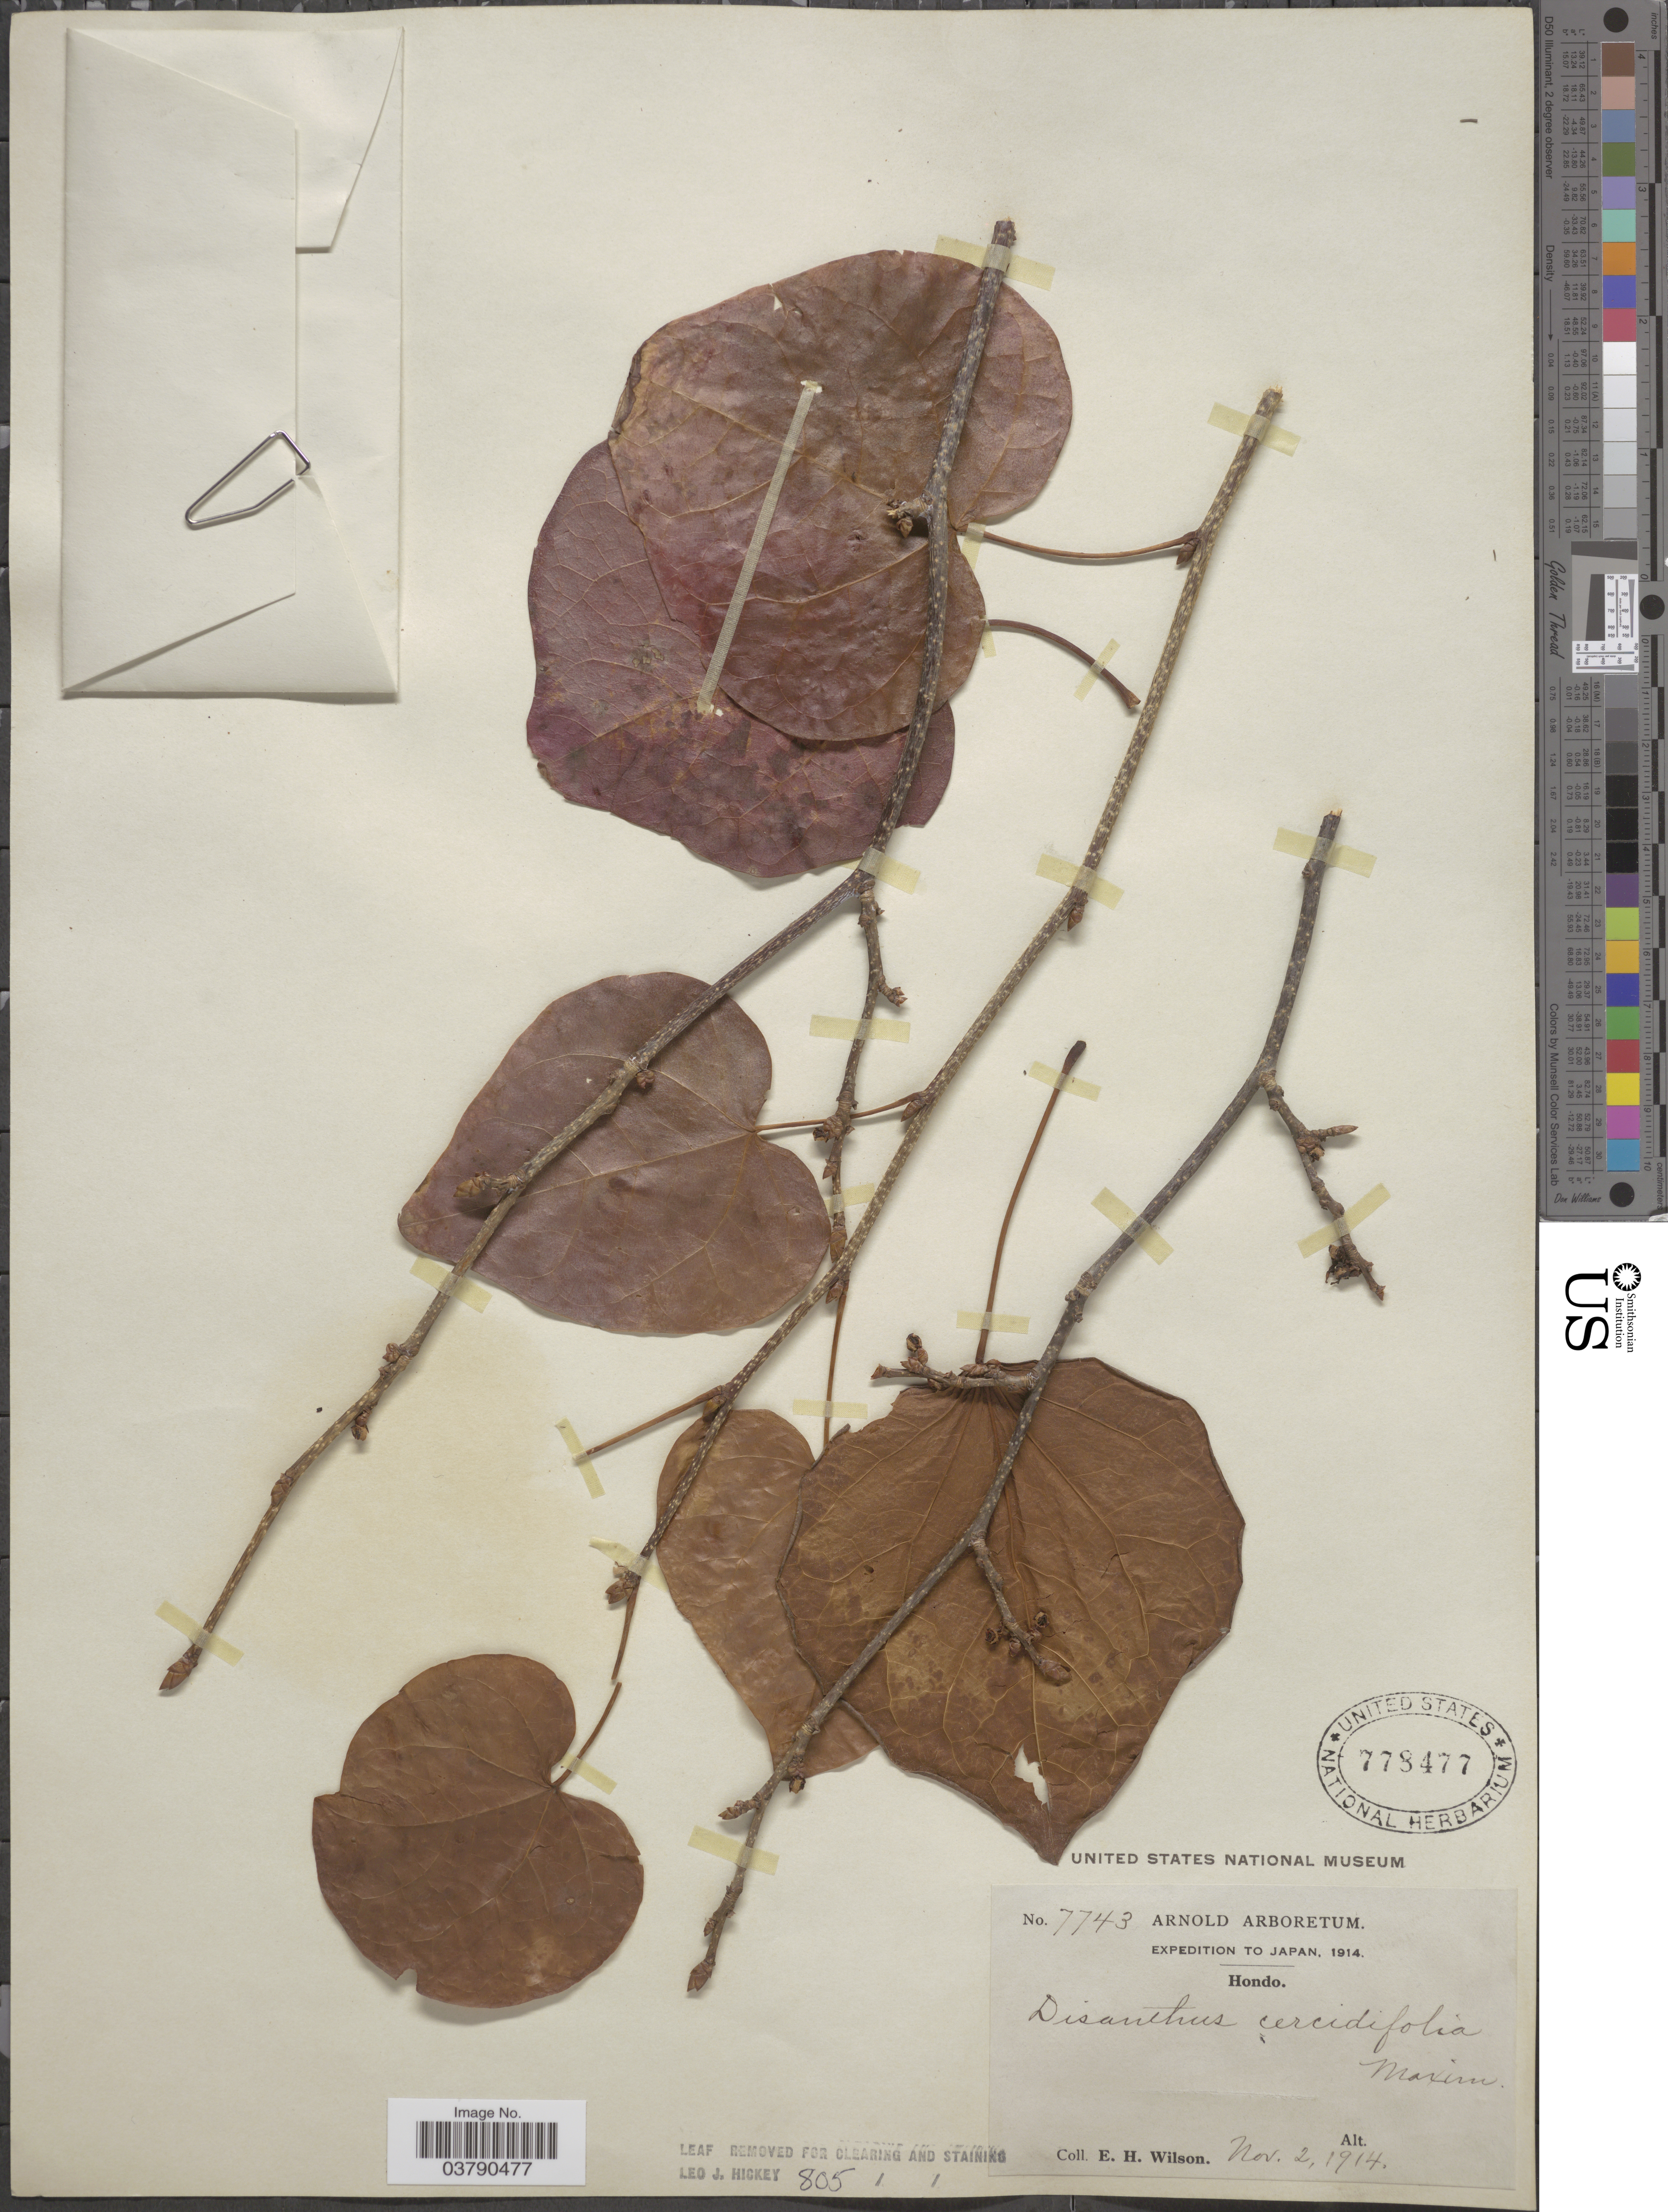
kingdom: Plantae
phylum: Tracheophyta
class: Magnoliopsida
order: Saxifragales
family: Hamamelidaceae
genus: Disanthus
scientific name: Disanthus cercidifolius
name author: Maxim.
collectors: E. Wilson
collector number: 7743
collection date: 1914-11-02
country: Japan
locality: Japan. Hondo.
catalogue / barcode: US 778477